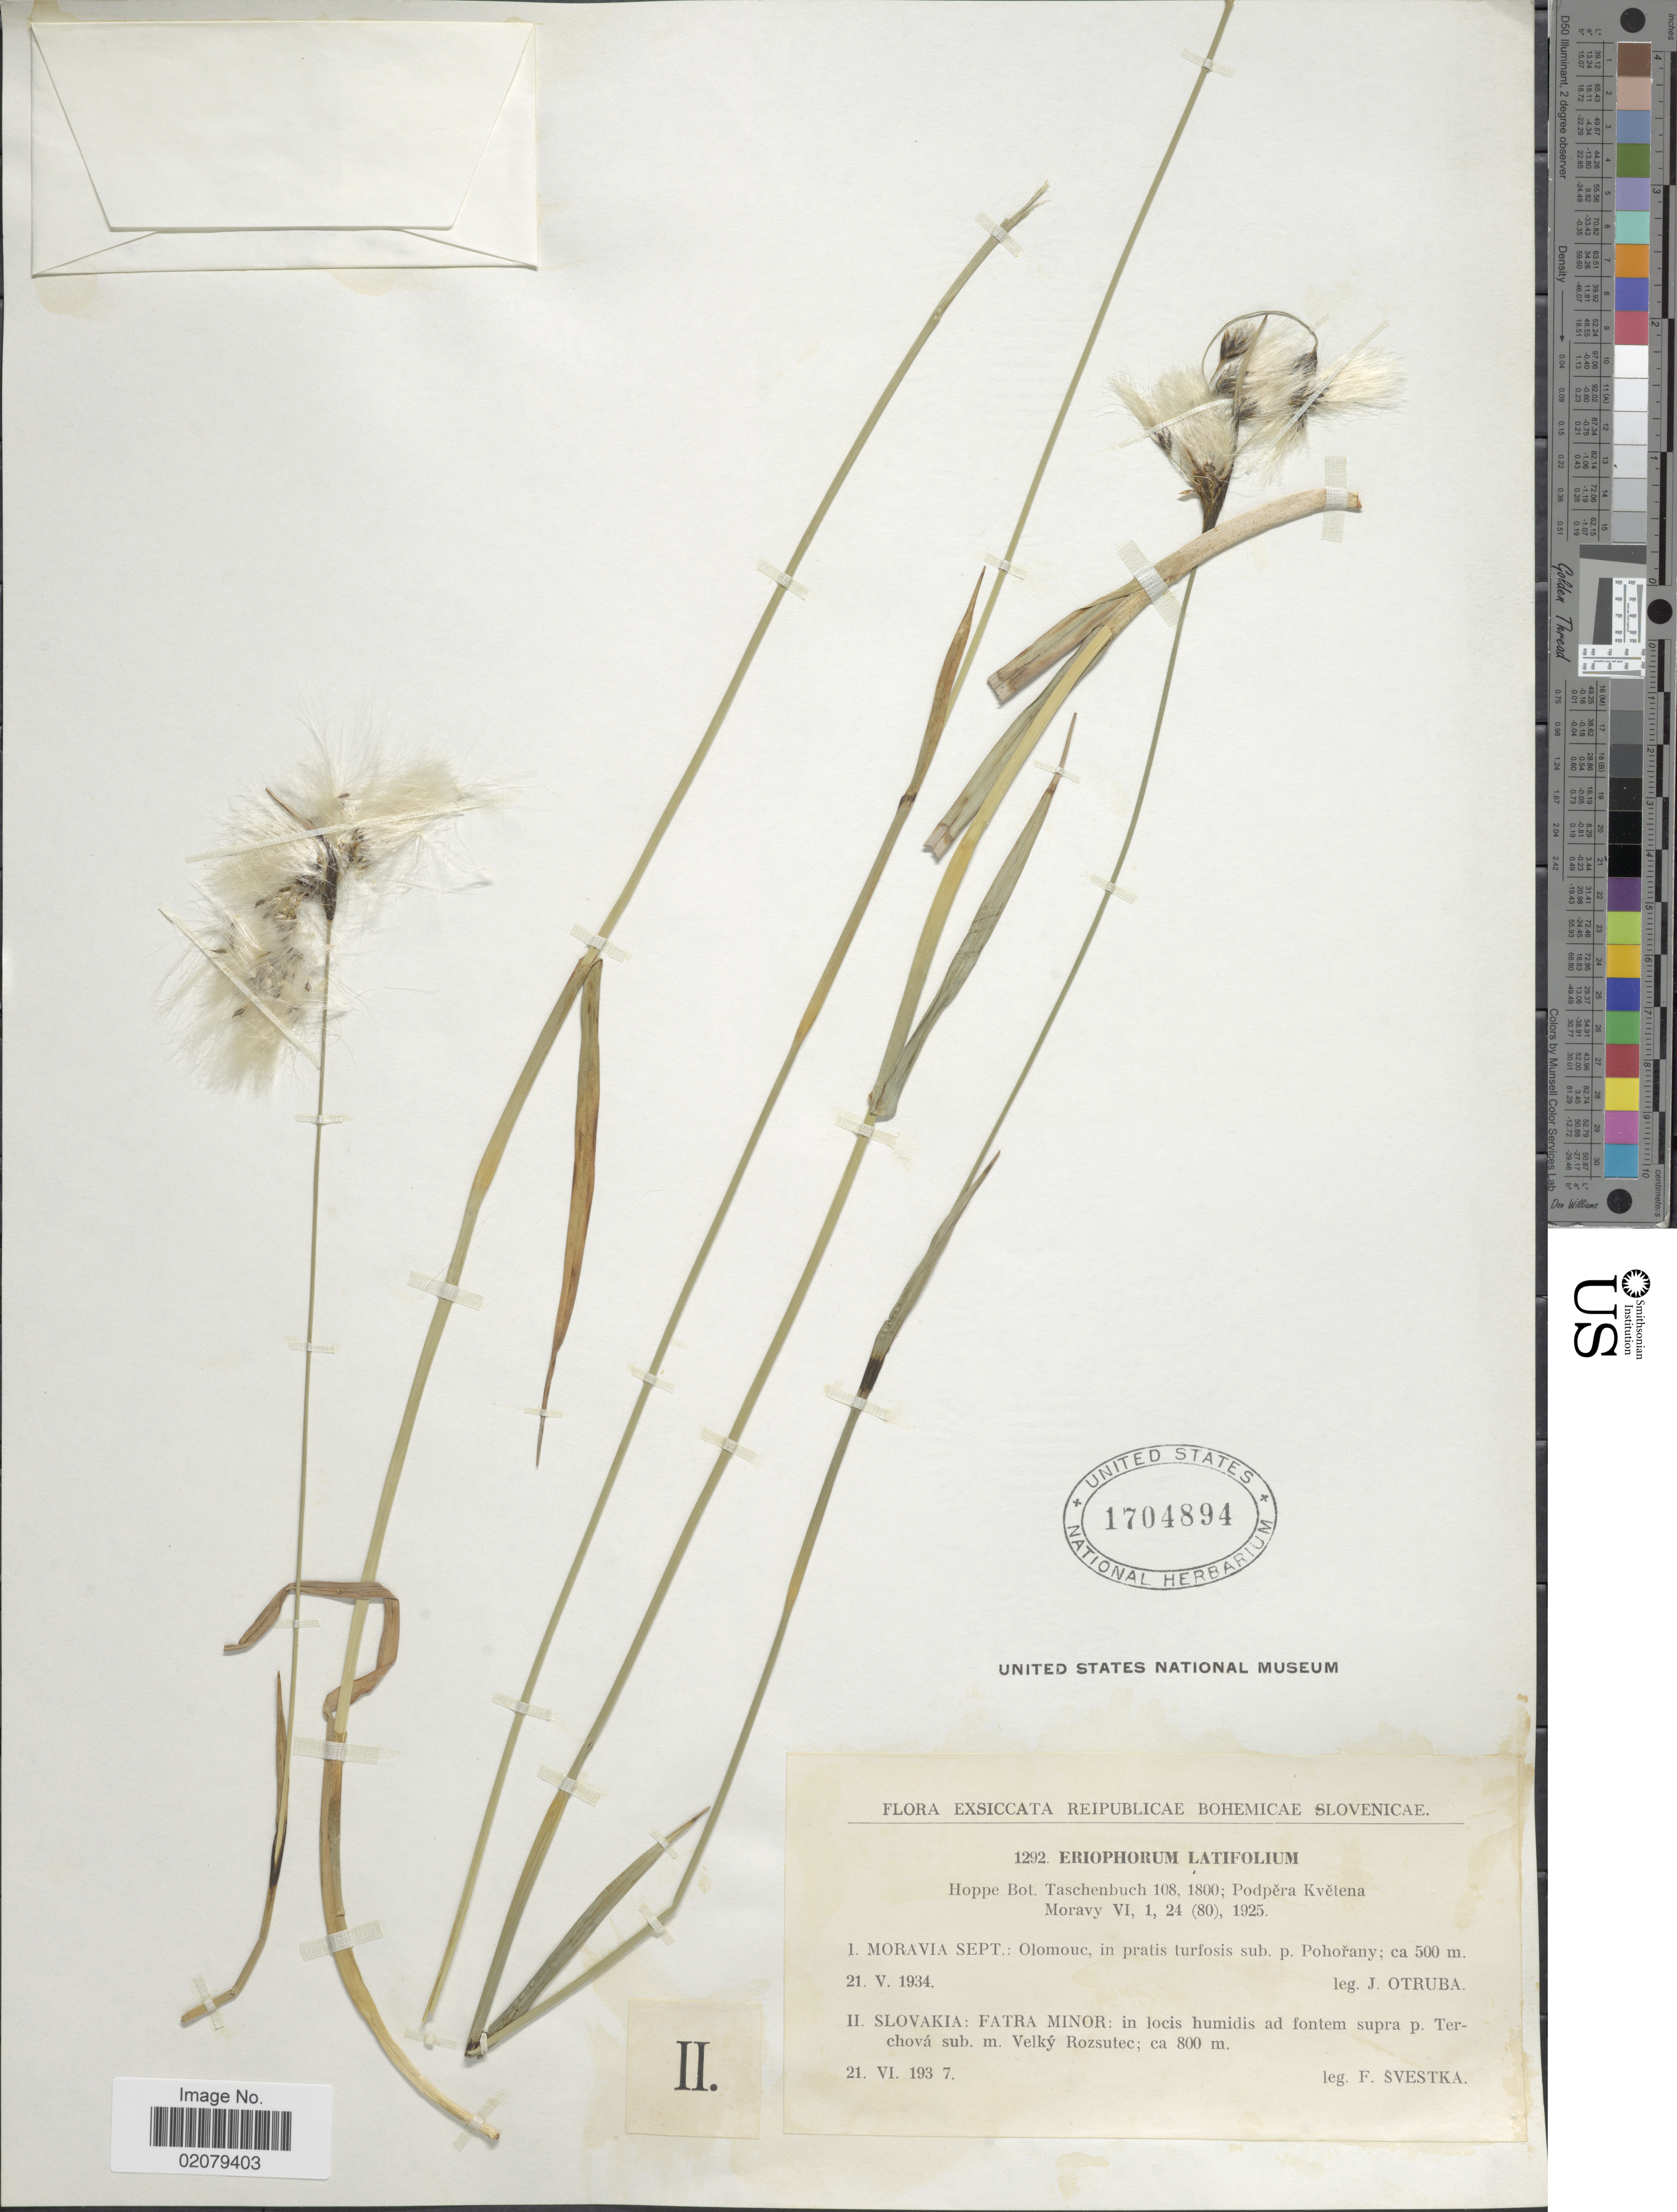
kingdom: Plantae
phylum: Tracheophyta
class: Liliopsida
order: Poales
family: Cyperaceae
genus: Eriophorum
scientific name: Eriophorum latifolium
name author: Hoppe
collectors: F. Svestka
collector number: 1292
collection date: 1937-06-21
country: Slovakia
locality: Slovakia: fatra Minor: in locis humidis ad fontem supra p. Terchova sub. m. Velky Rozsutec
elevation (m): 800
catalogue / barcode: US 1704894